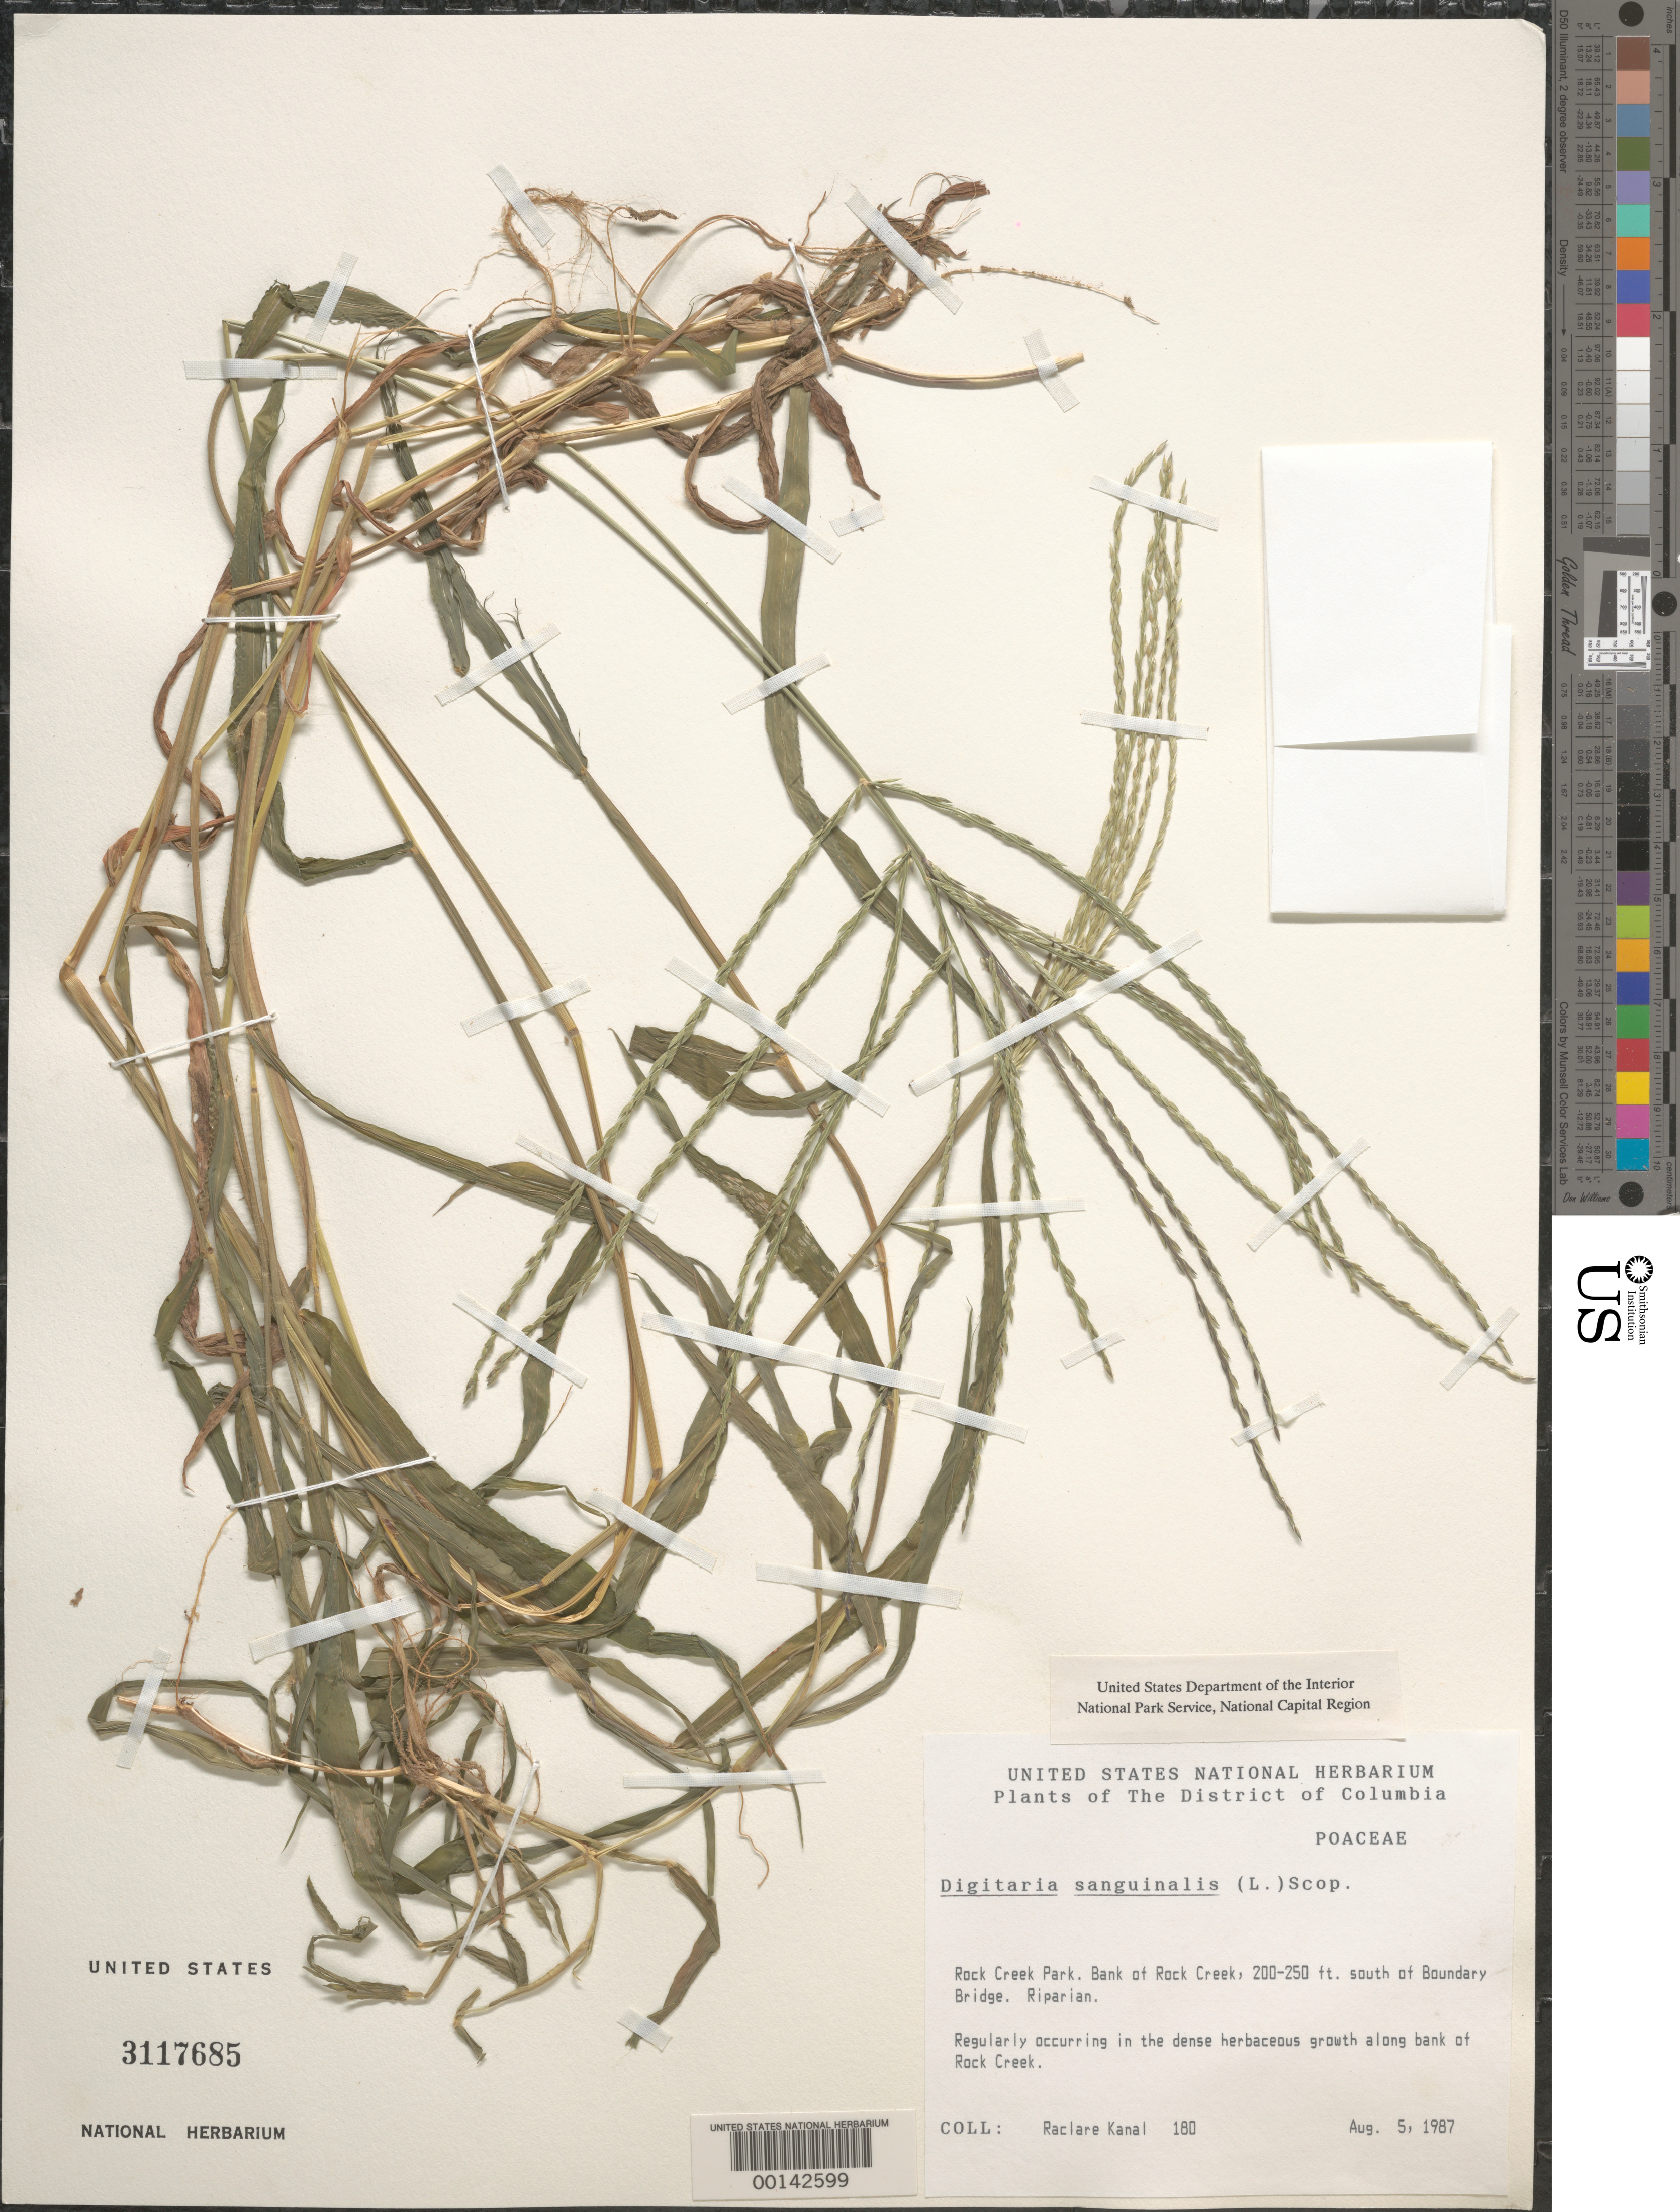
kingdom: Plantae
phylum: Tracheophyta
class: Liliopsida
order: Poales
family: Poaceae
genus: Digitaria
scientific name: Digitaria sanguinalis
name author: (L.) Scop.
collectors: R. Kanal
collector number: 180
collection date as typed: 05 Aug 1987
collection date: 1987-08-05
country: United States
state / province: District of Columbia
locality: Rock Creek Park. Bank of Rock Creek, 200-250 ft. south of Boundary Bridge. Rock Creek Park and Vicinity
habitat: Riparian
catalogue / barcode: US 3117685